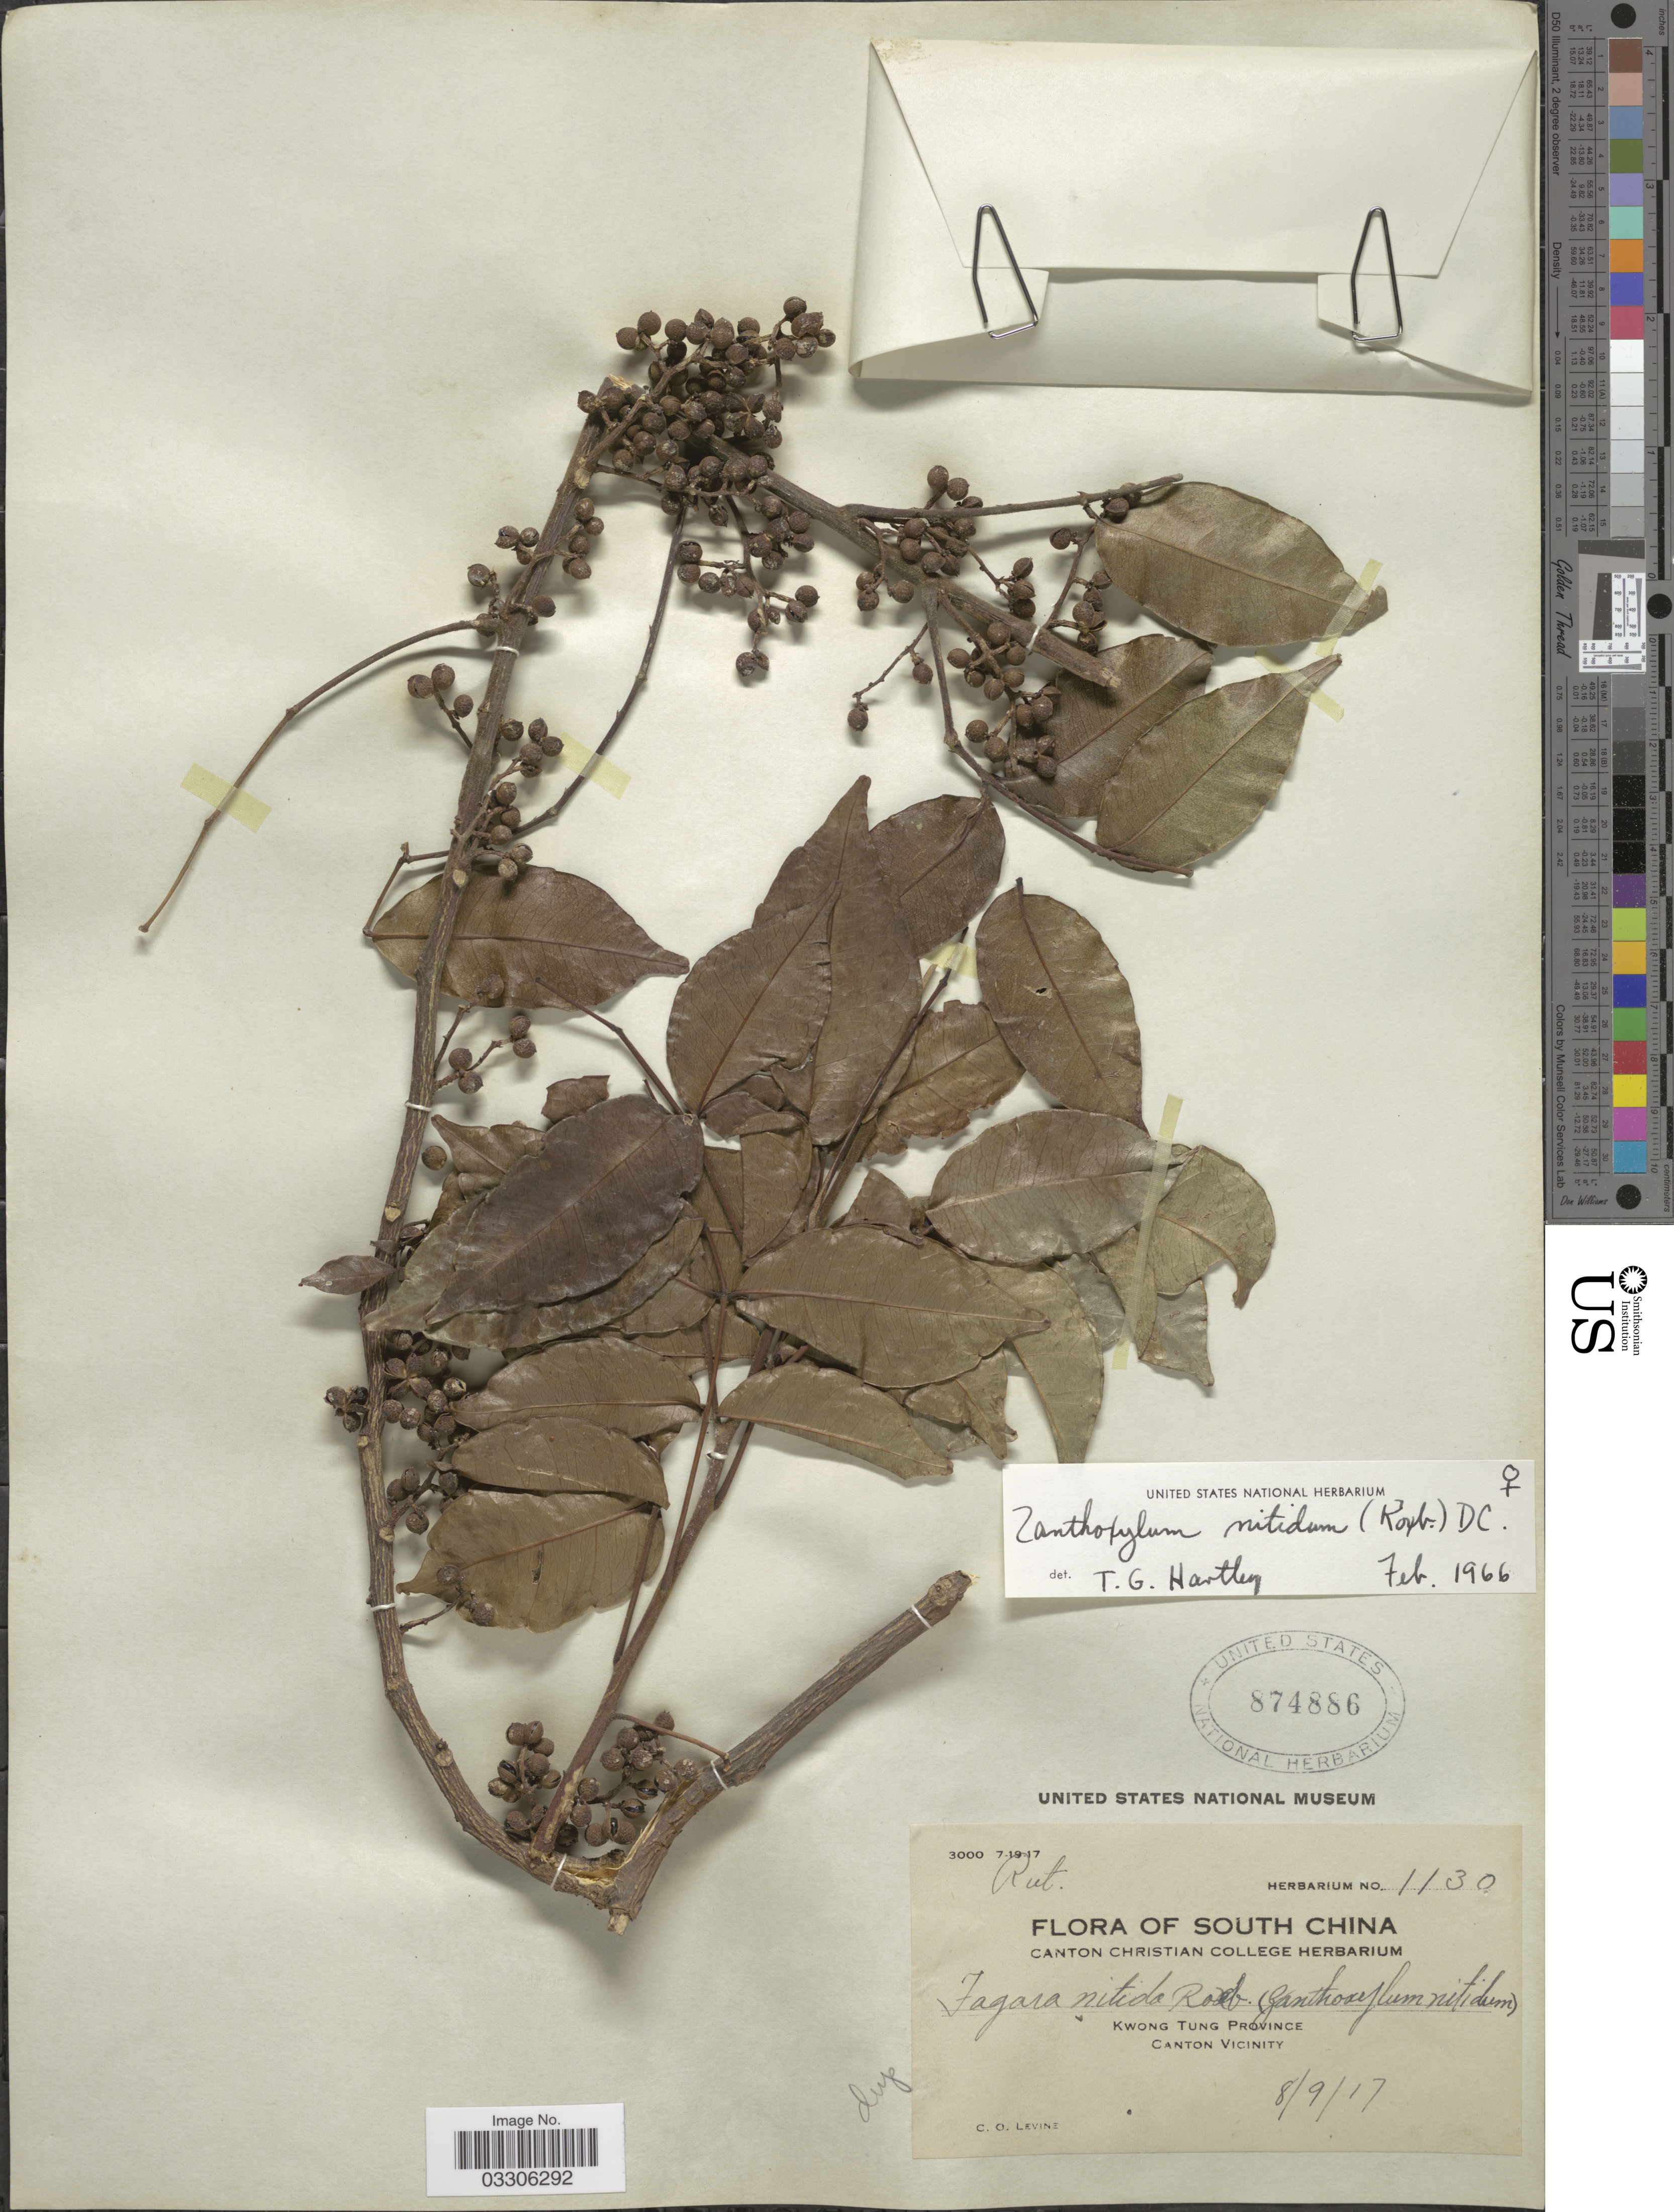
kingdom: Plantae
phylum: Tracheophyta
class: Magnoliopsida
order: Sapindales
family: Rutaceae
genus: Zanthoxylum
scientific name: Zanthoxylum nitidum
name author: Bunge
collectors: C. O. Levine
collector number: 1130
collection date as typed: Transcribed d/m/y: 8/9/17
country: China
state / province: Guangdong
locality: Kwong Tung Province. Canton Vicinity.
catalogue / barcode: US 874886